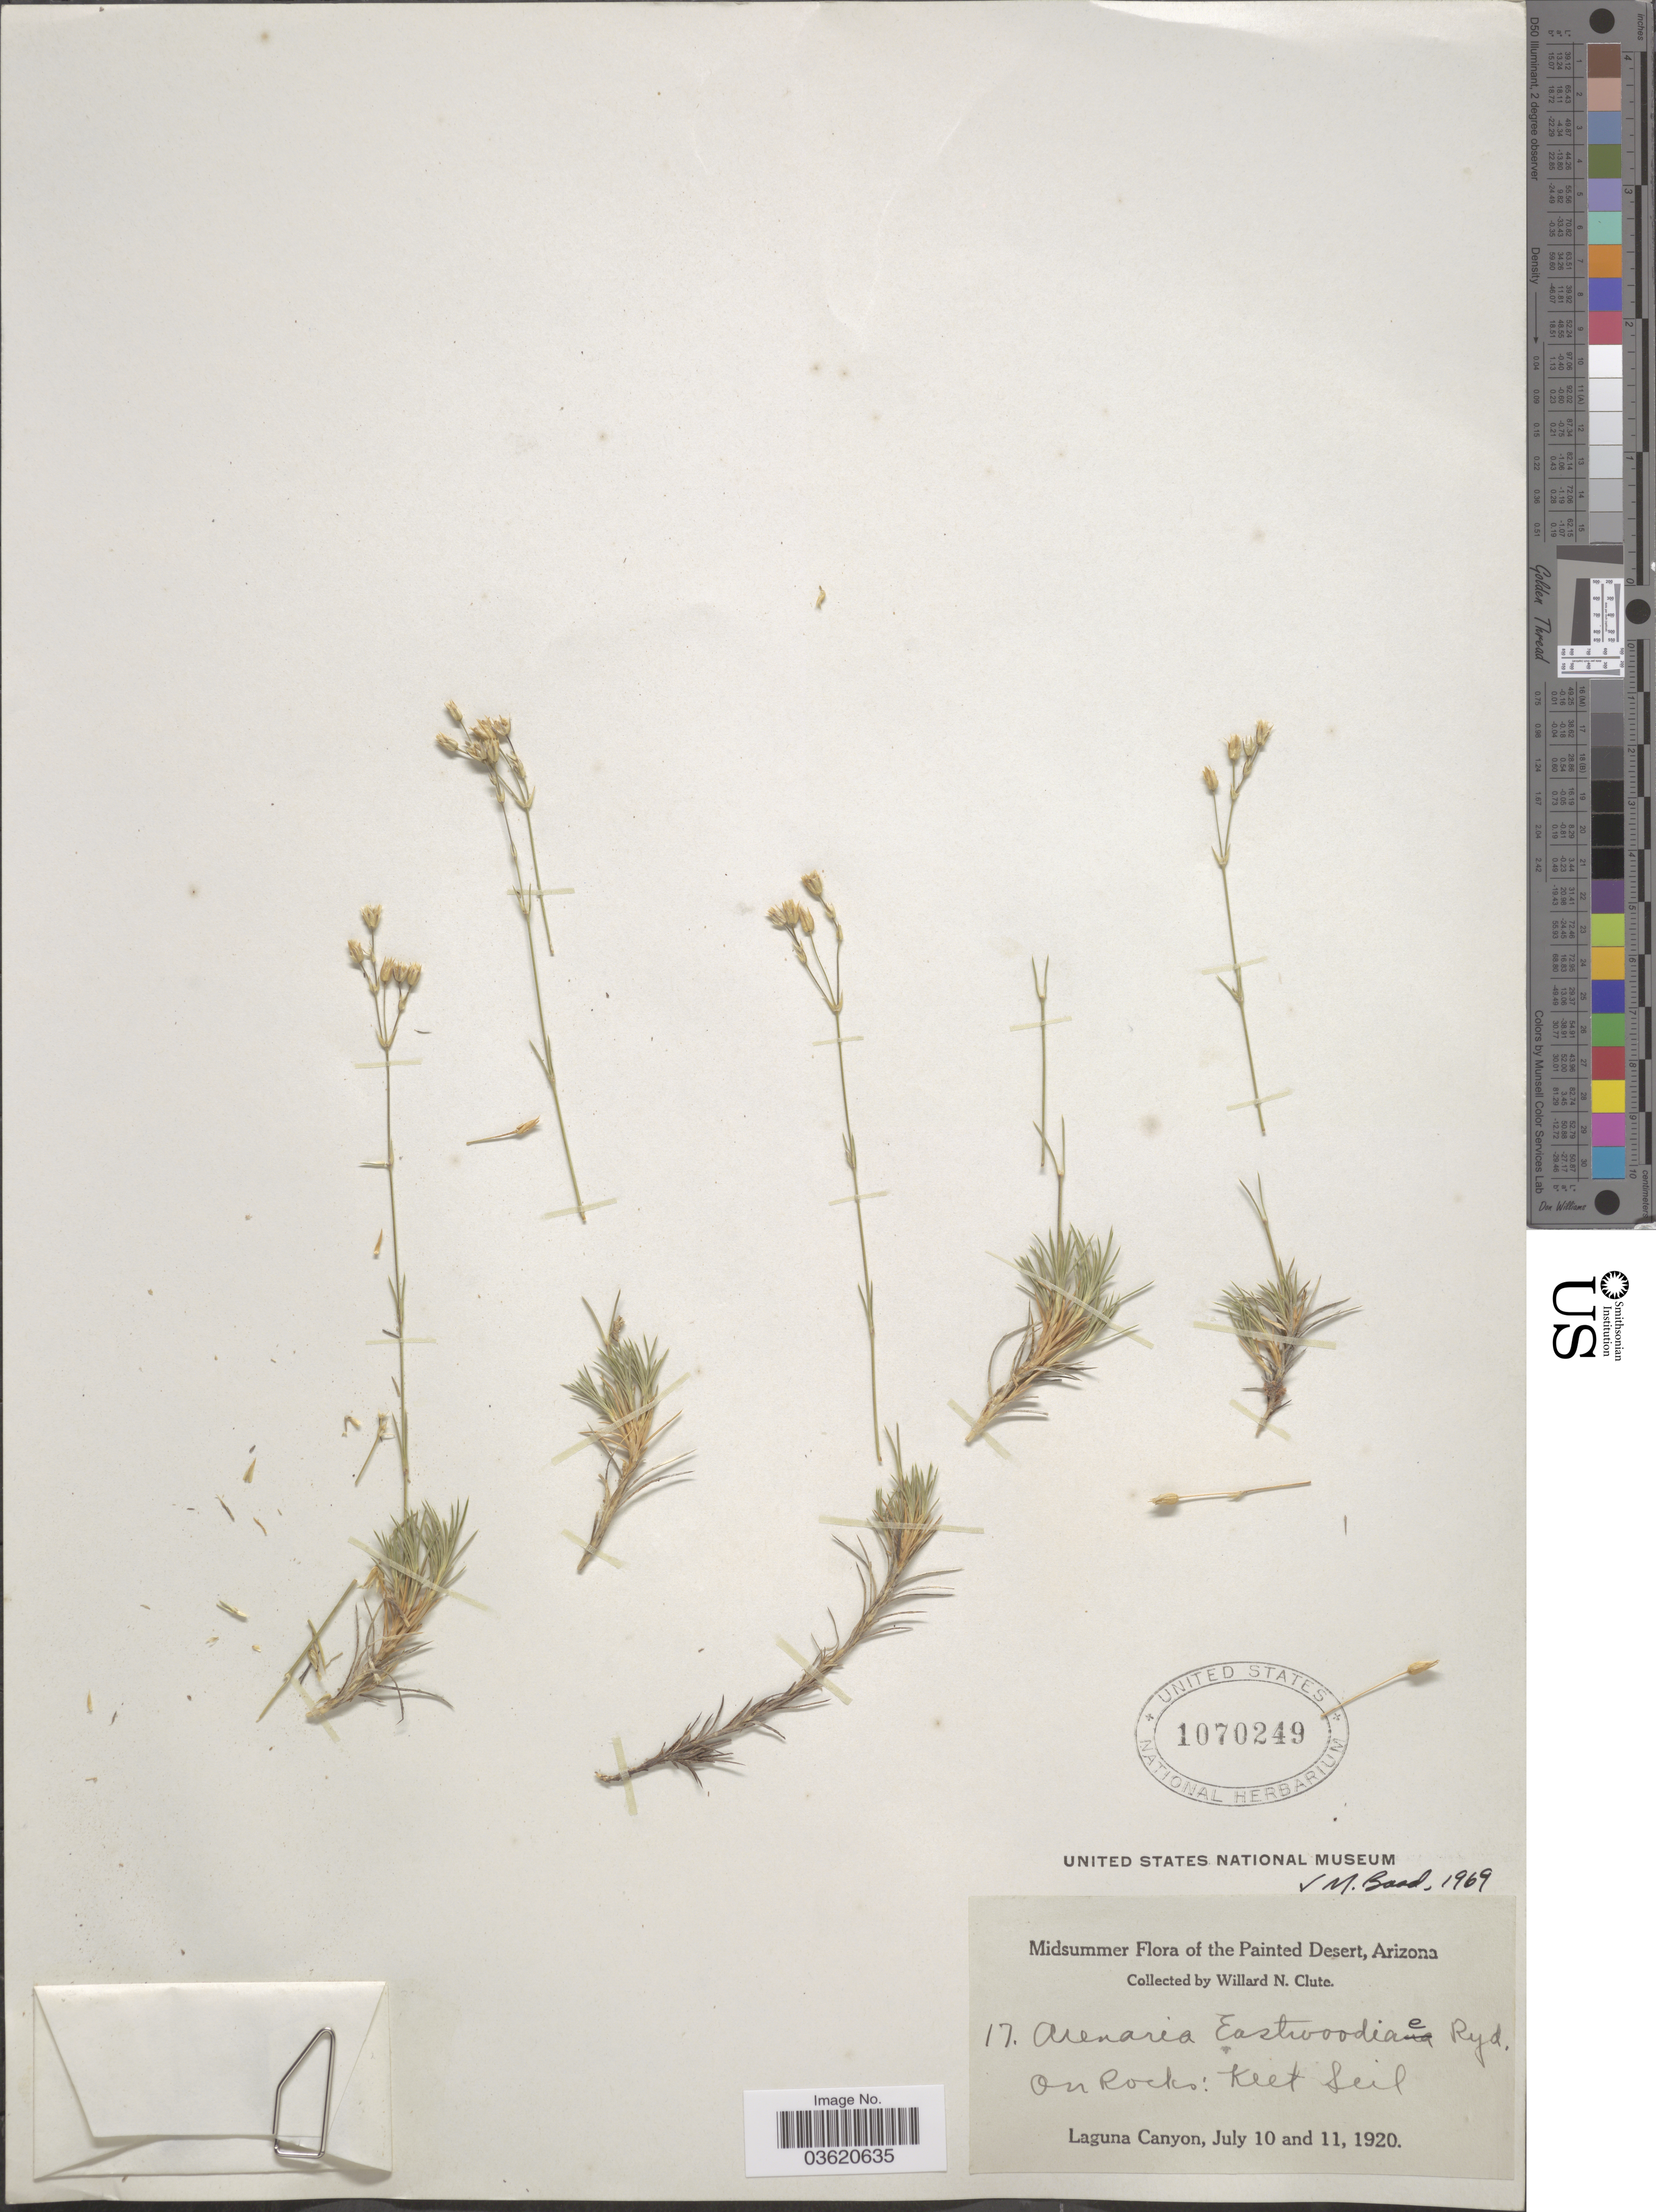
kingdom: Plantae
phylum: Tracheophyta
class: Magnoliopsida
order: Caryophyllales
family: Caryophyllaceae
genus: Eremogone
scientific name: Eremogone eastwoodiae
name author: (Rydb.) Ikonn.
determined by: Strong, Mark T., (BOT), Smithsonian Institution - National Museum of Natural History (UNITED STATES)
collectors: W. N. Clute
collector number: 17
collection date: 1920-07-10/1920-07-11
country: United States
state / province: Arizona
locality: The Painted Desert. On Rocks: Keet Seil. Laguna Canyon.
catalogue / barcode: US 1070249